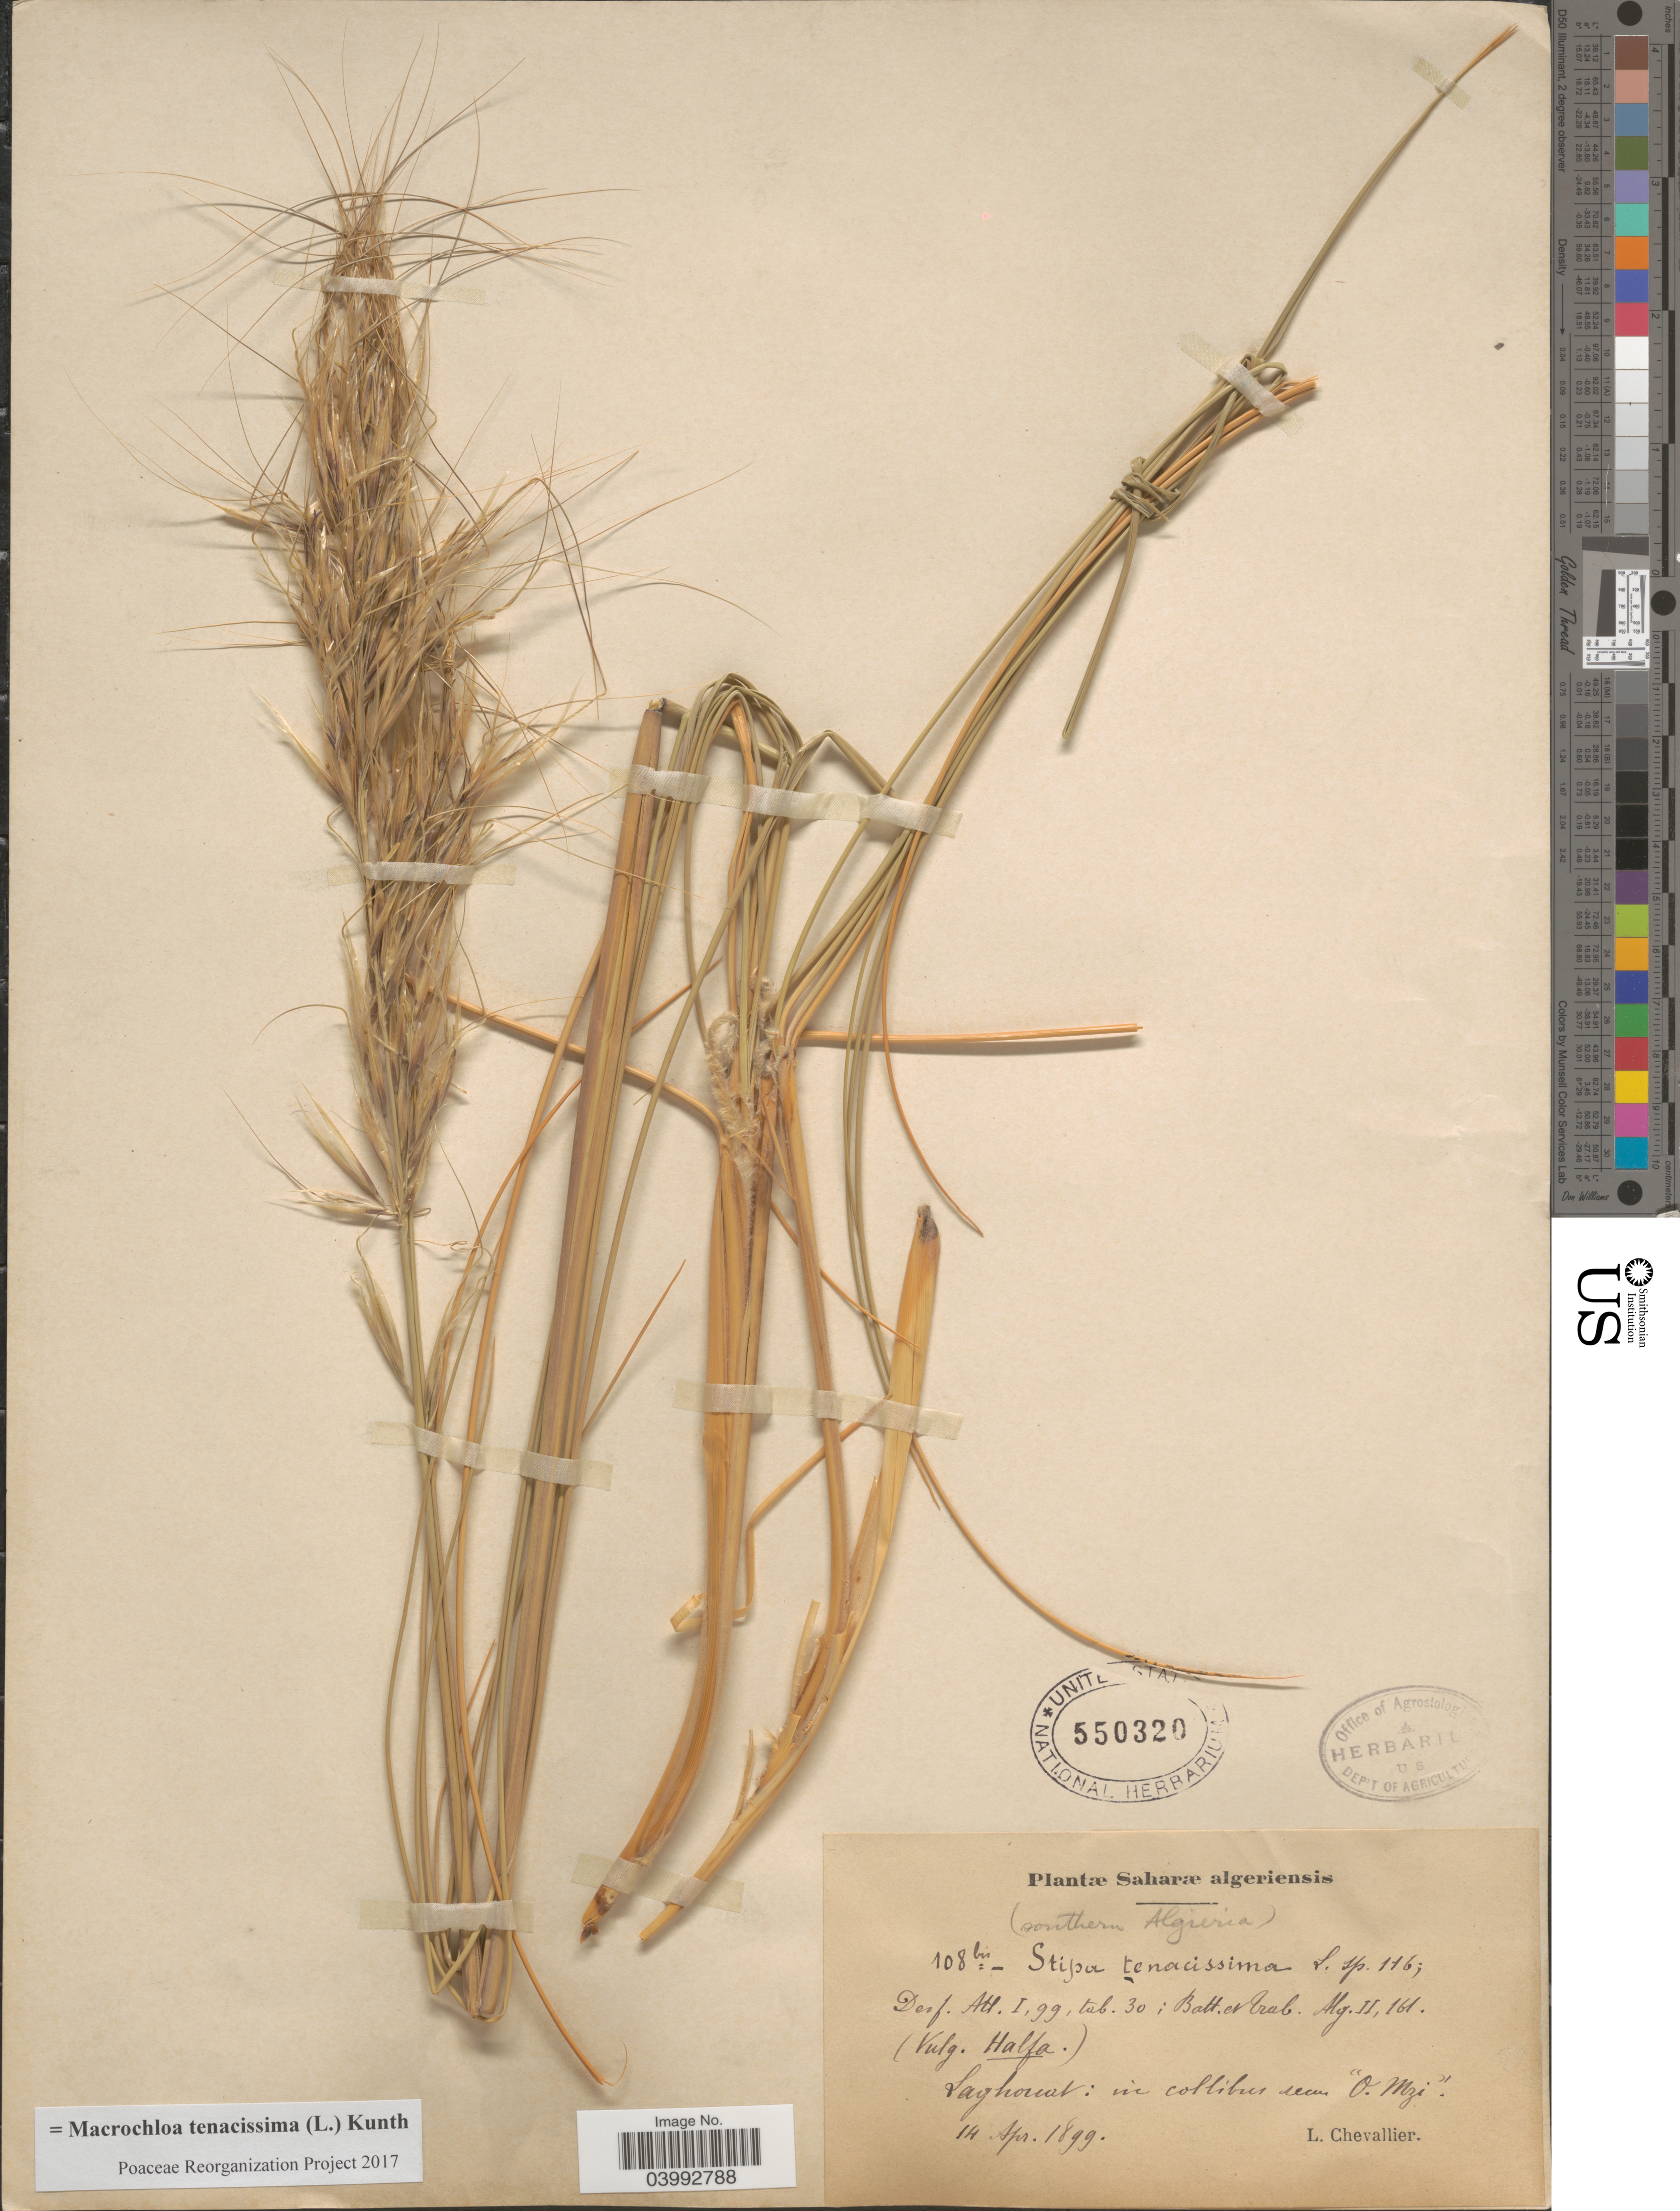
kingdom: Plantae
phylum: Tracheophyta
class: Liliopsida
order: Poales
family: Poaceae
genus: Macrochloa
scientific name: Macrochloa tenacissima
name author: (L.) Kunth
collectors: L. Chevallier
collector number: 108bis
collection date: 1899-04-14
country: Algeria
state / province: Laghouat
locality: Saharæ algeriensis. (Southern Algieria). In collibus secum "O. Mzi".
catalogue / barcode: US 550320